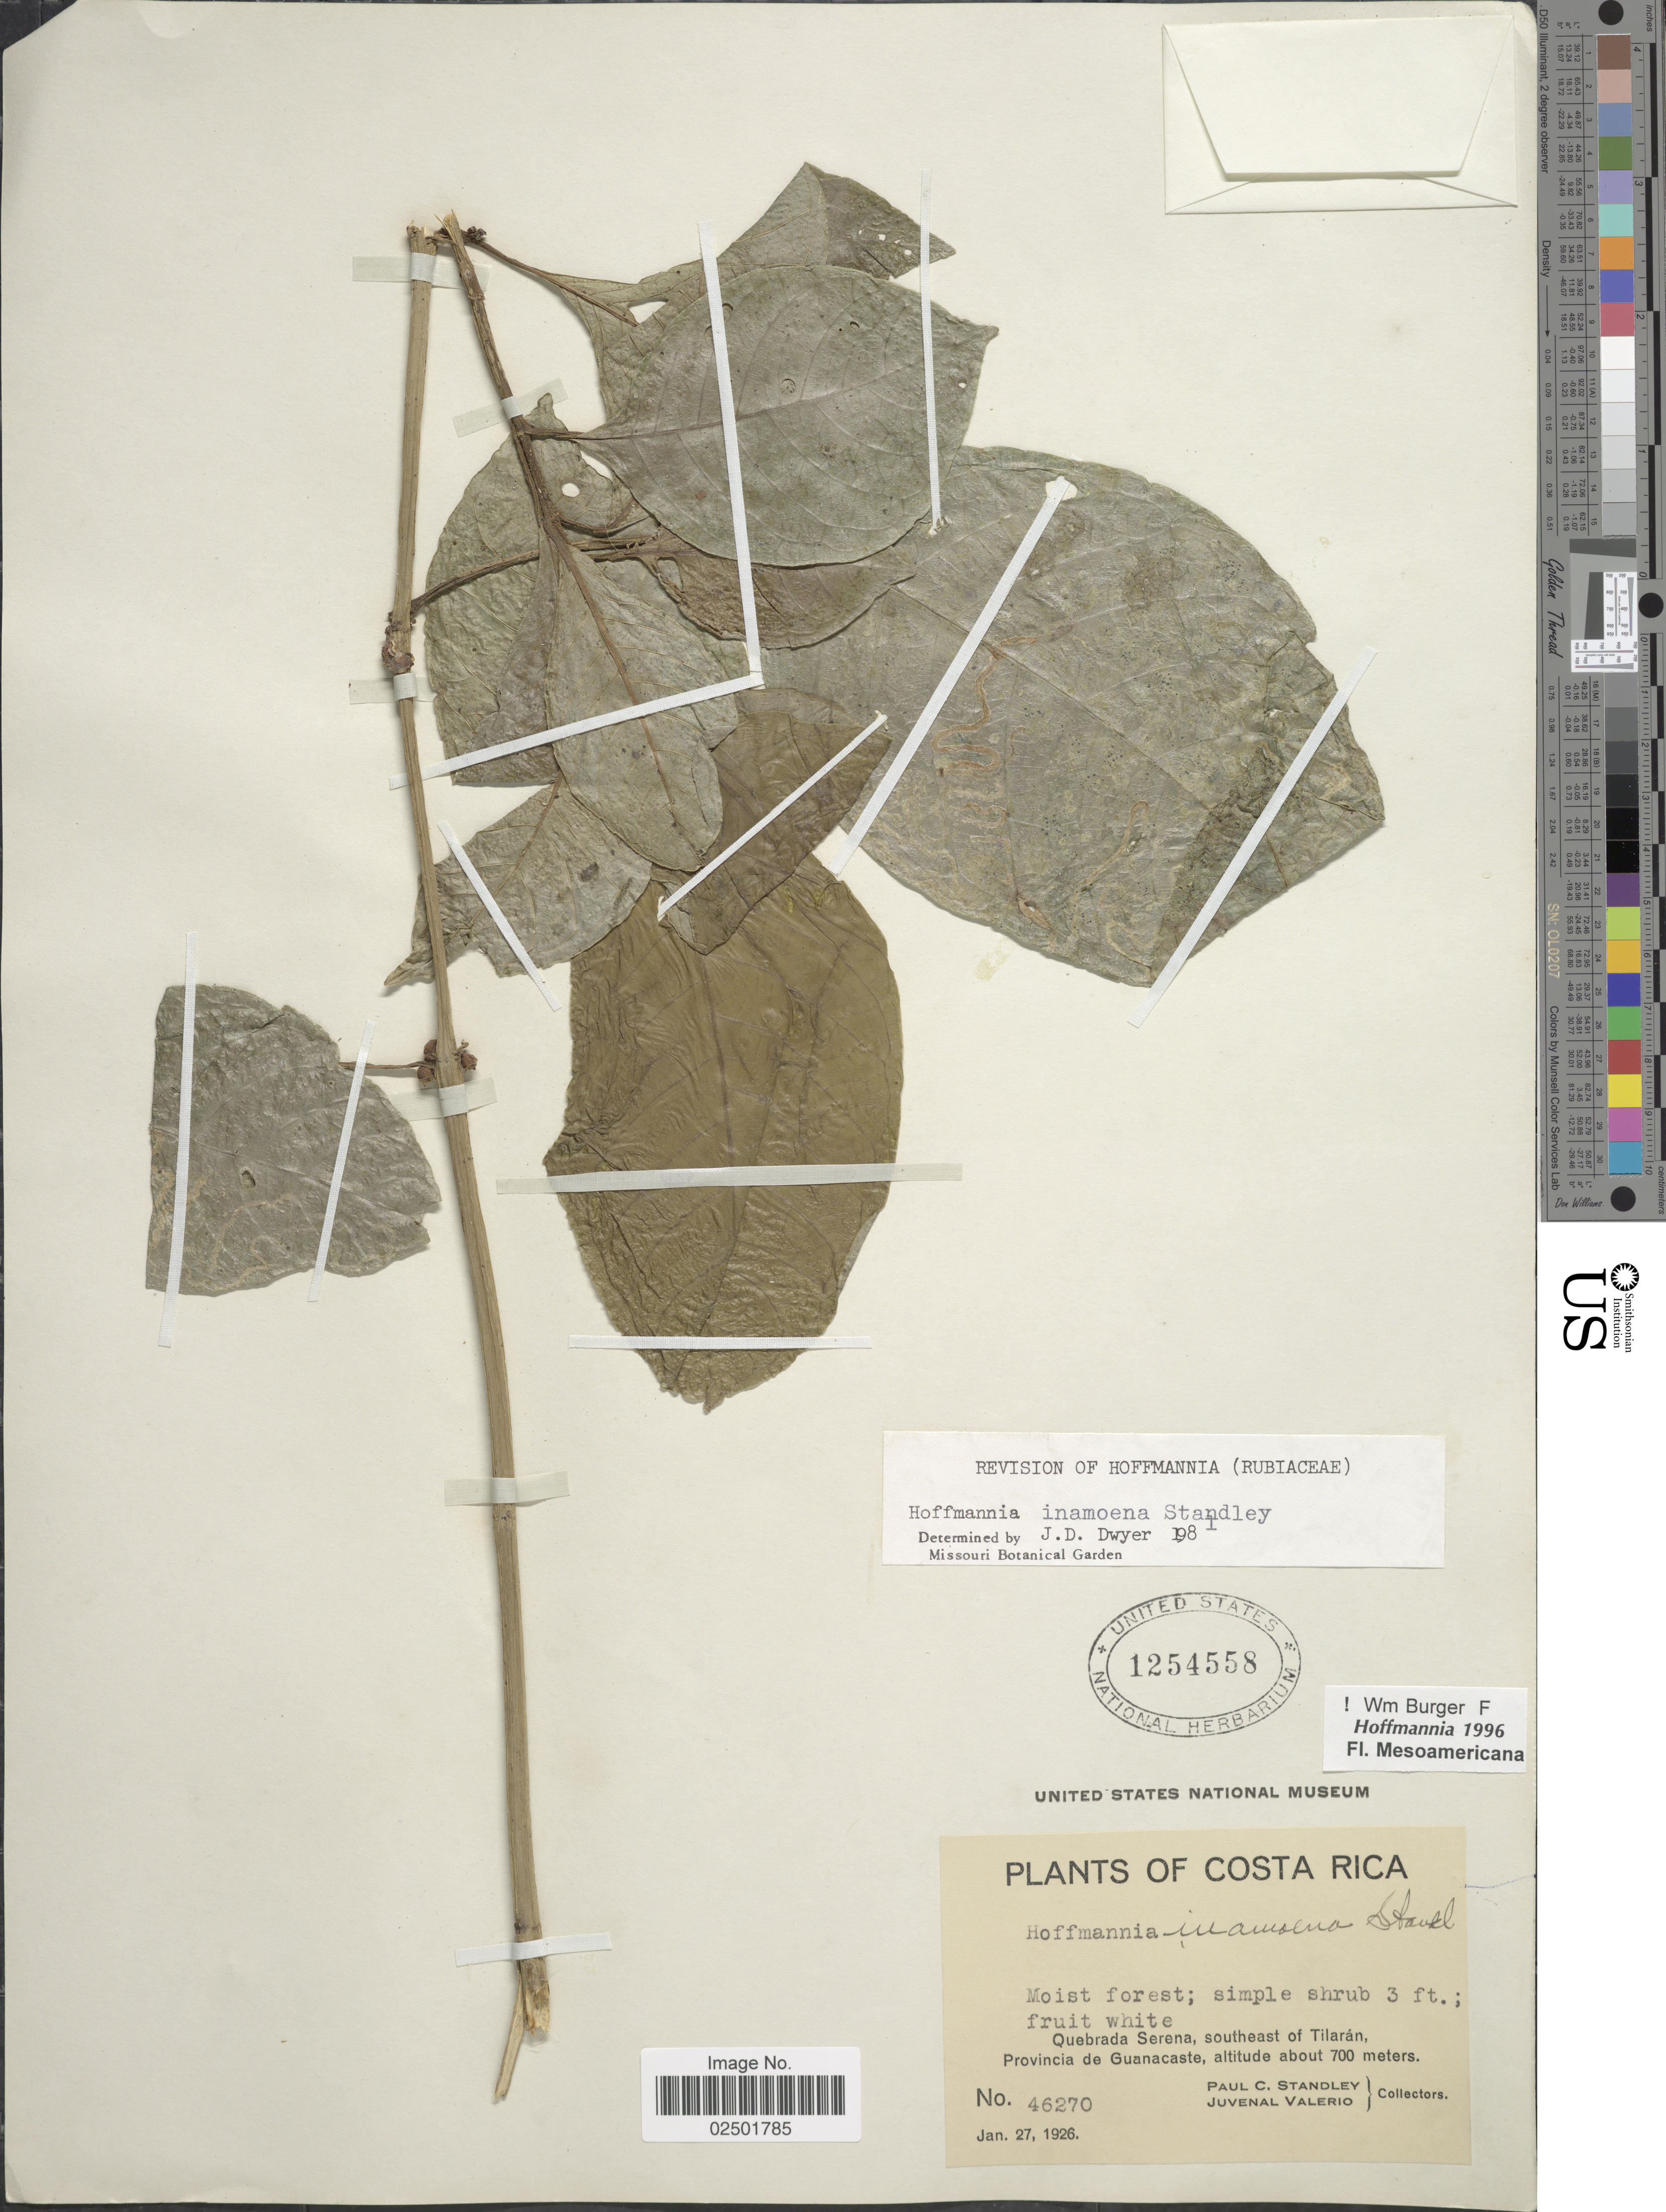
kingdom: Plantae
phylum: Tracheophyta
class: Magnoliopsida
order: Gentianales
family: Rubiaceae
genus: Hoffmannia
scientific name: Hoffmannia inamoena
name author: Standl.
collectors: P. C. Standley & J. Valerio R.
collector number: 46270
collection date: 1926-01-27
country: Costa Rica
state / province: Guanacaste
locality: Quebrada Serena, southeast of Tilarán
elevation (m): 700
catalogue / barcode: US 1254558